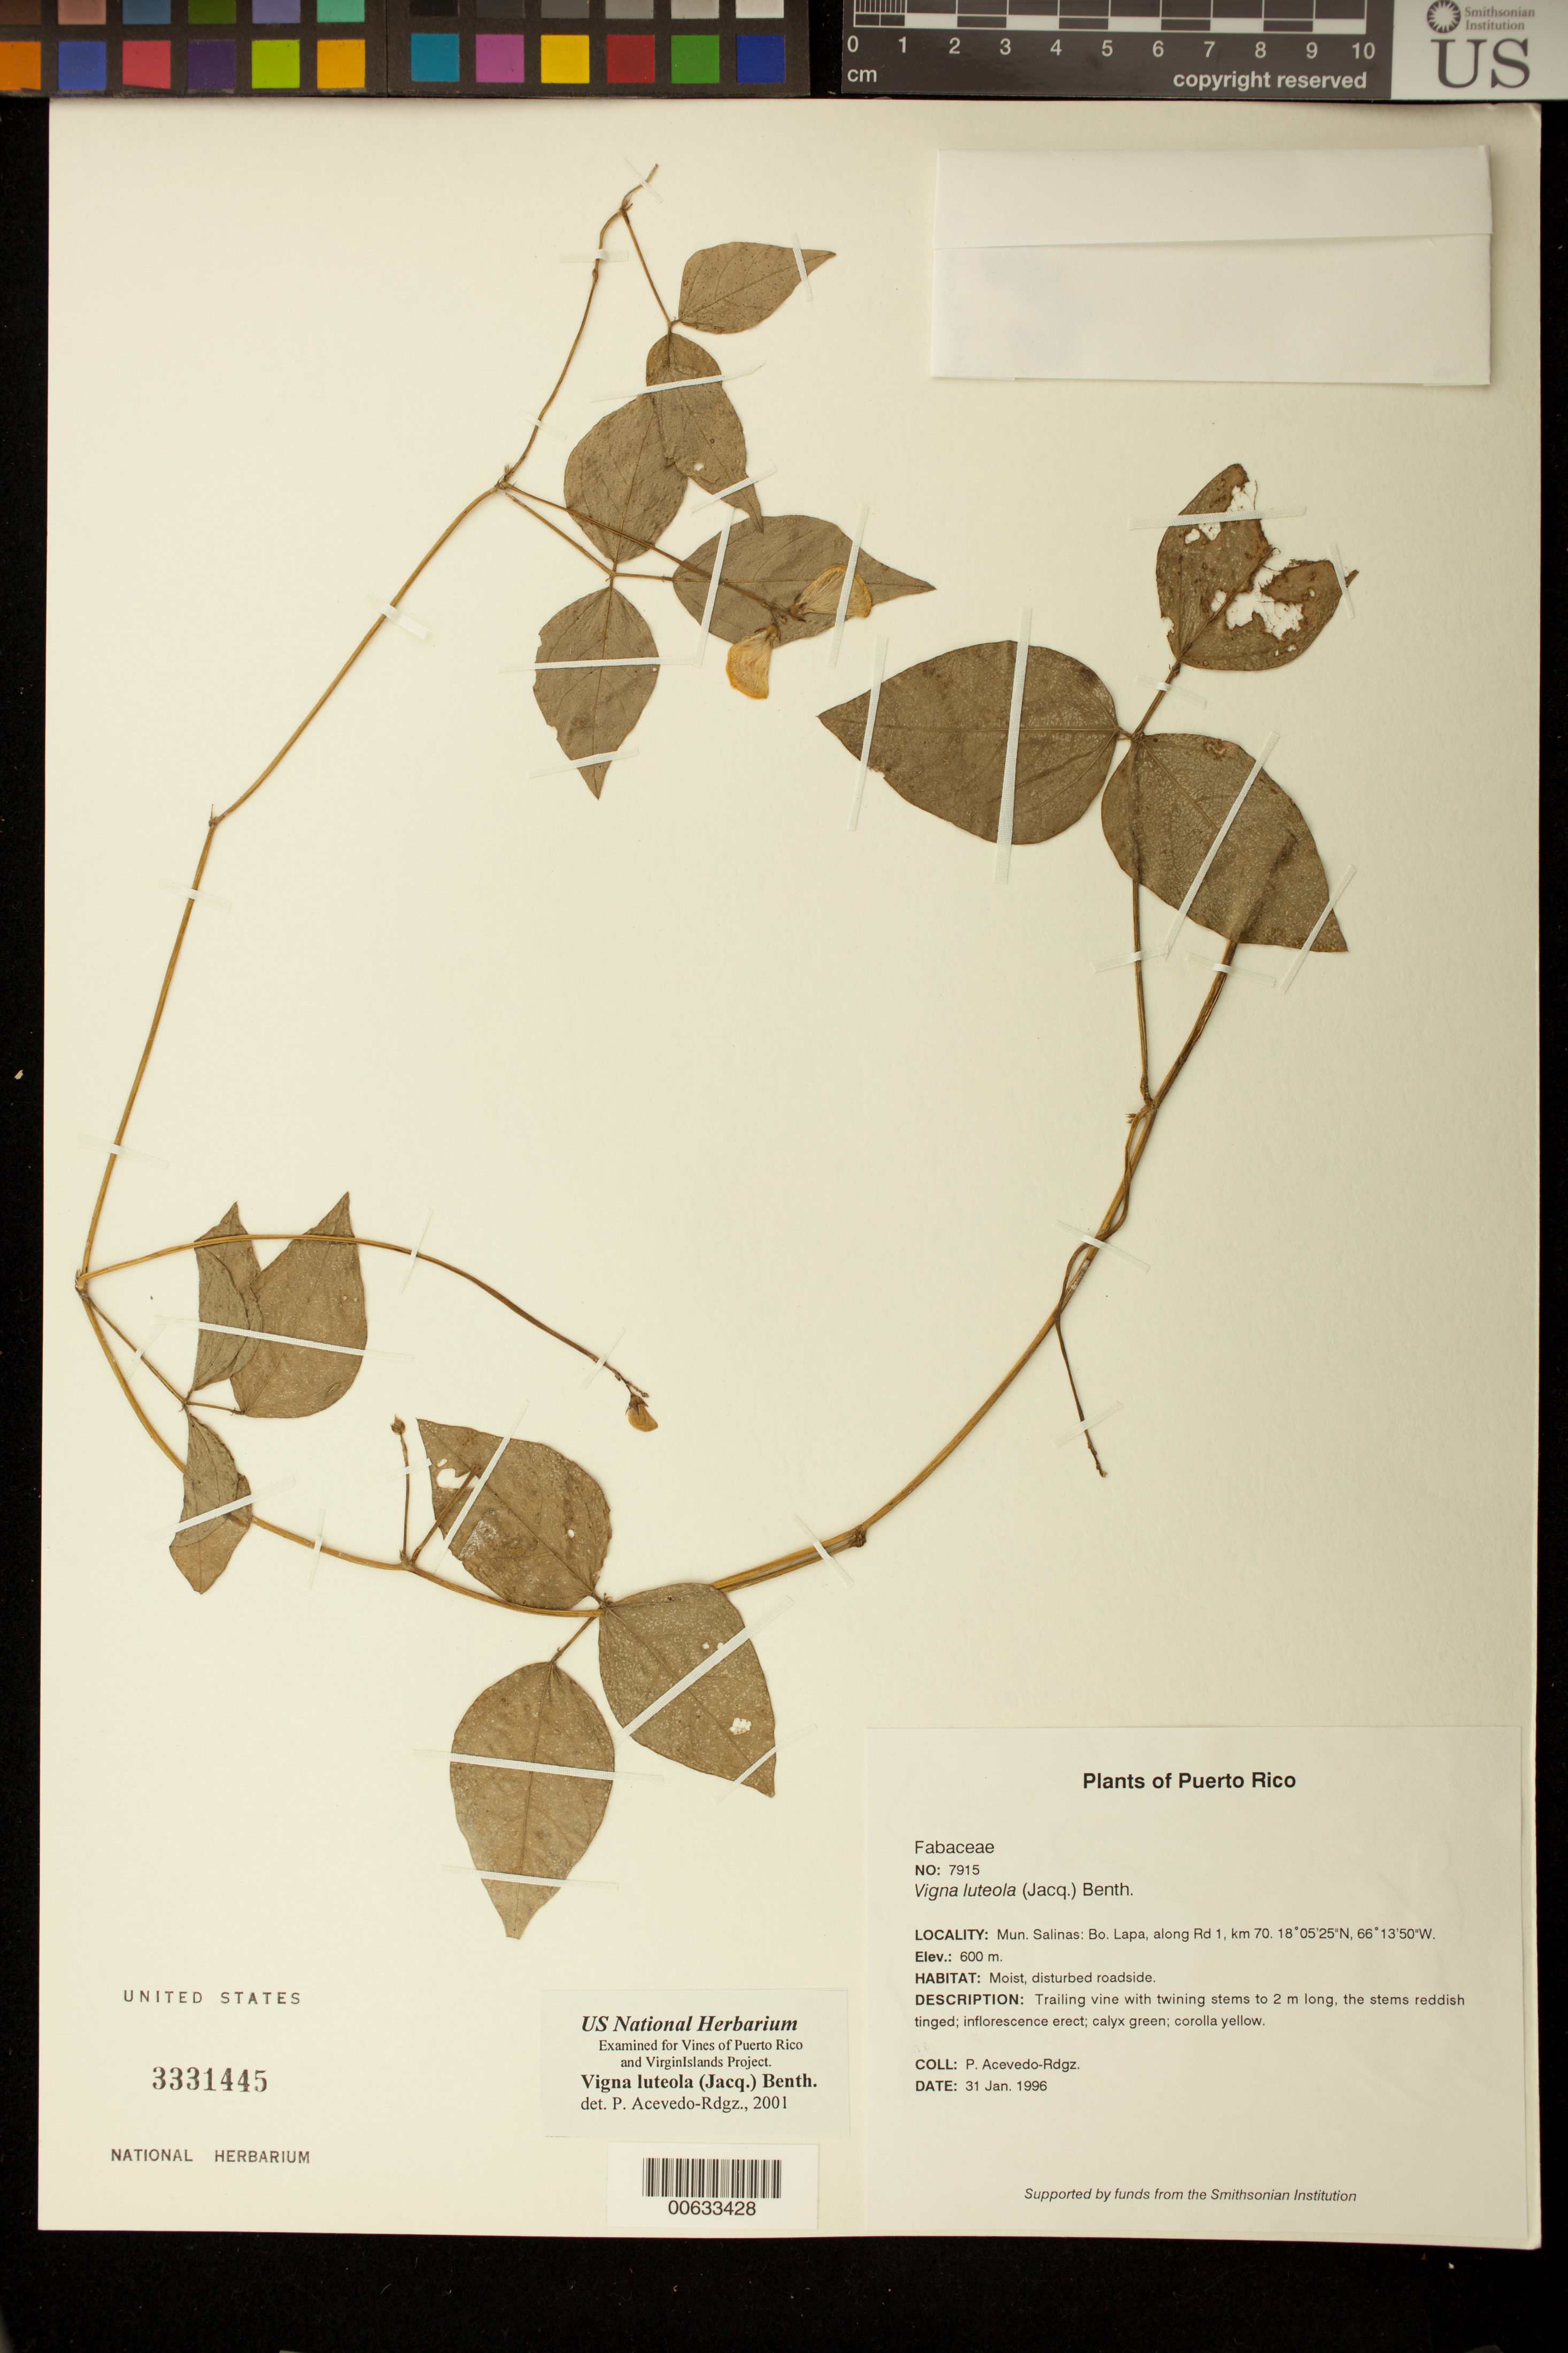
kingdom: Plantae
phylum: Tracheophyta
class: Magnoliopsida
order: Fabales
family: Fabaceae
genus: Vigna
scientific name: Vigna luteola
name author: (Jacq.) Benth.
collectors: P. Acevedo-Rodr.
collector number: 7915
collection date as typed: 31 Jan 1996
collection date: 1996-01-31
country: Puerto Rico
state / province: Cayey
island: Puerto Rico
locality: Cayey; along Rd 1, km 70.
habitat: Moist, disturbed roadside.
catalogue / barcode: US 3331445